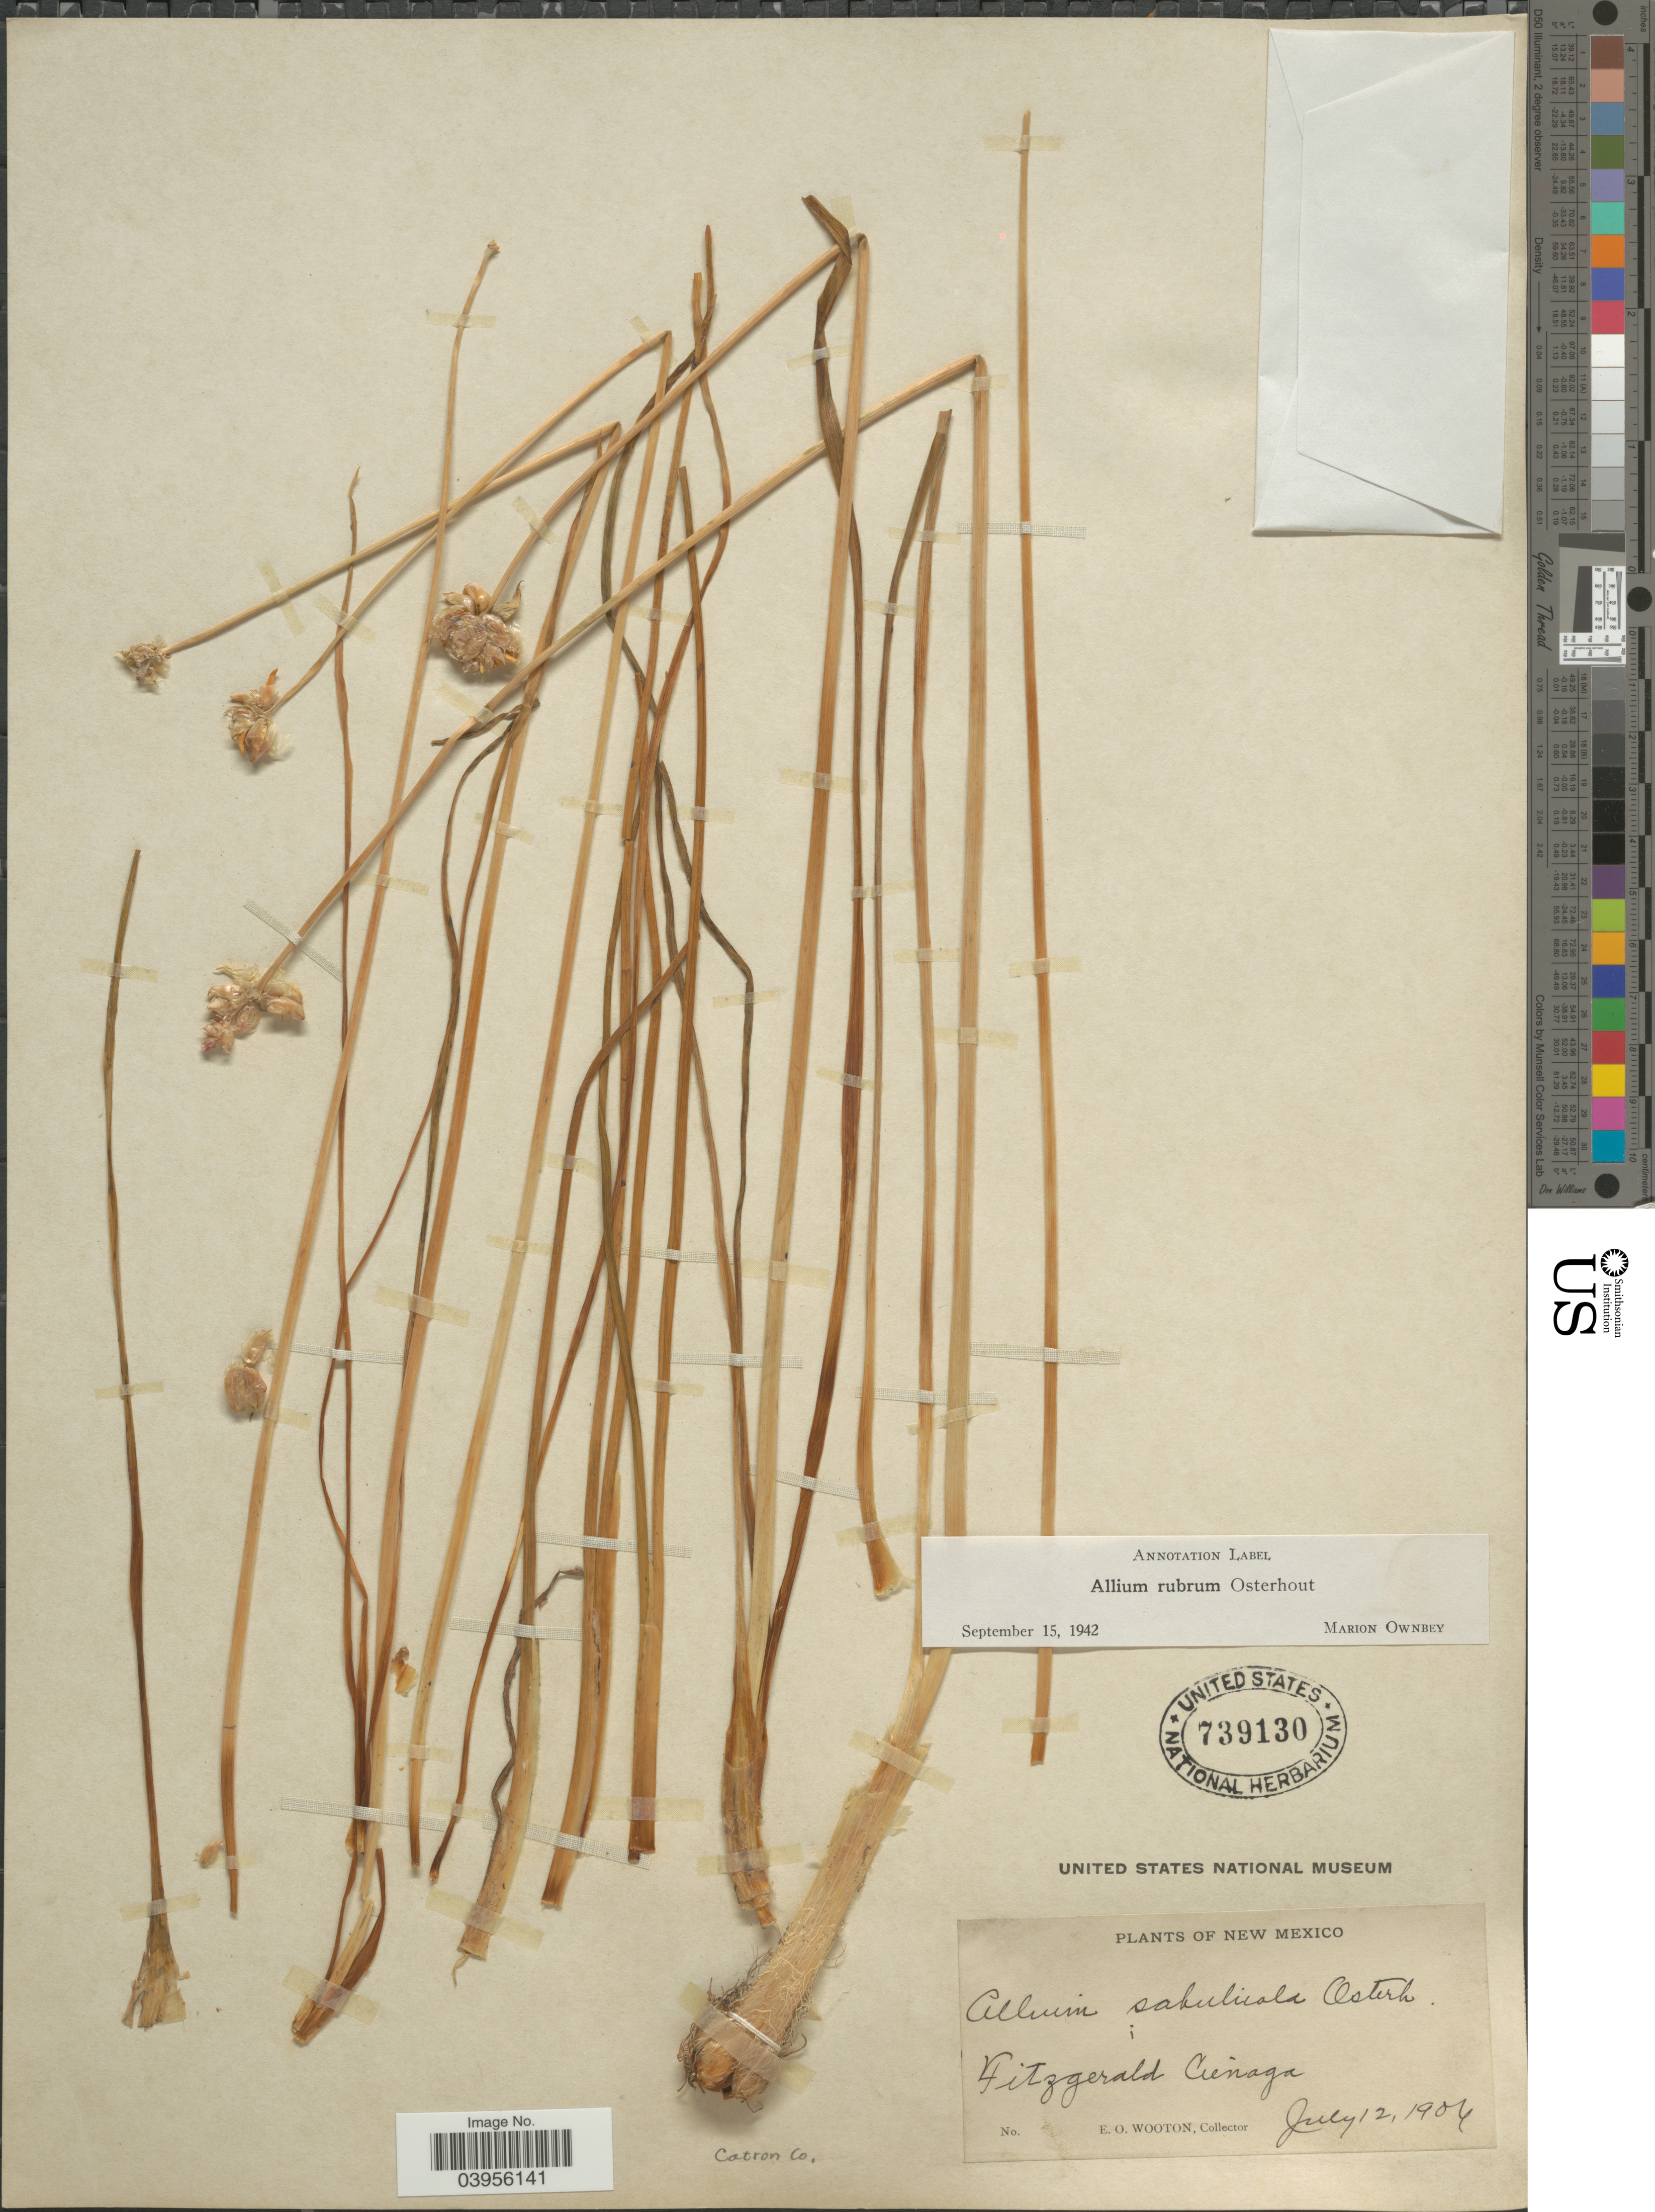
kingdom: Plantae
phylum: Tracheophyta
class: Liliopsida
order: Asparagales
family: Amaryllidaceae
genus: Allium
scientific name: Allium geyeri var. tenerum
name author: M.E. Jones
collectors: E. O. Wooton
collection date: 1904-07-12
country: United States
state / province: New Mexico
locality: Fitzgerald Cienaga. Catron Co.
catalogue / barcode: US 739130